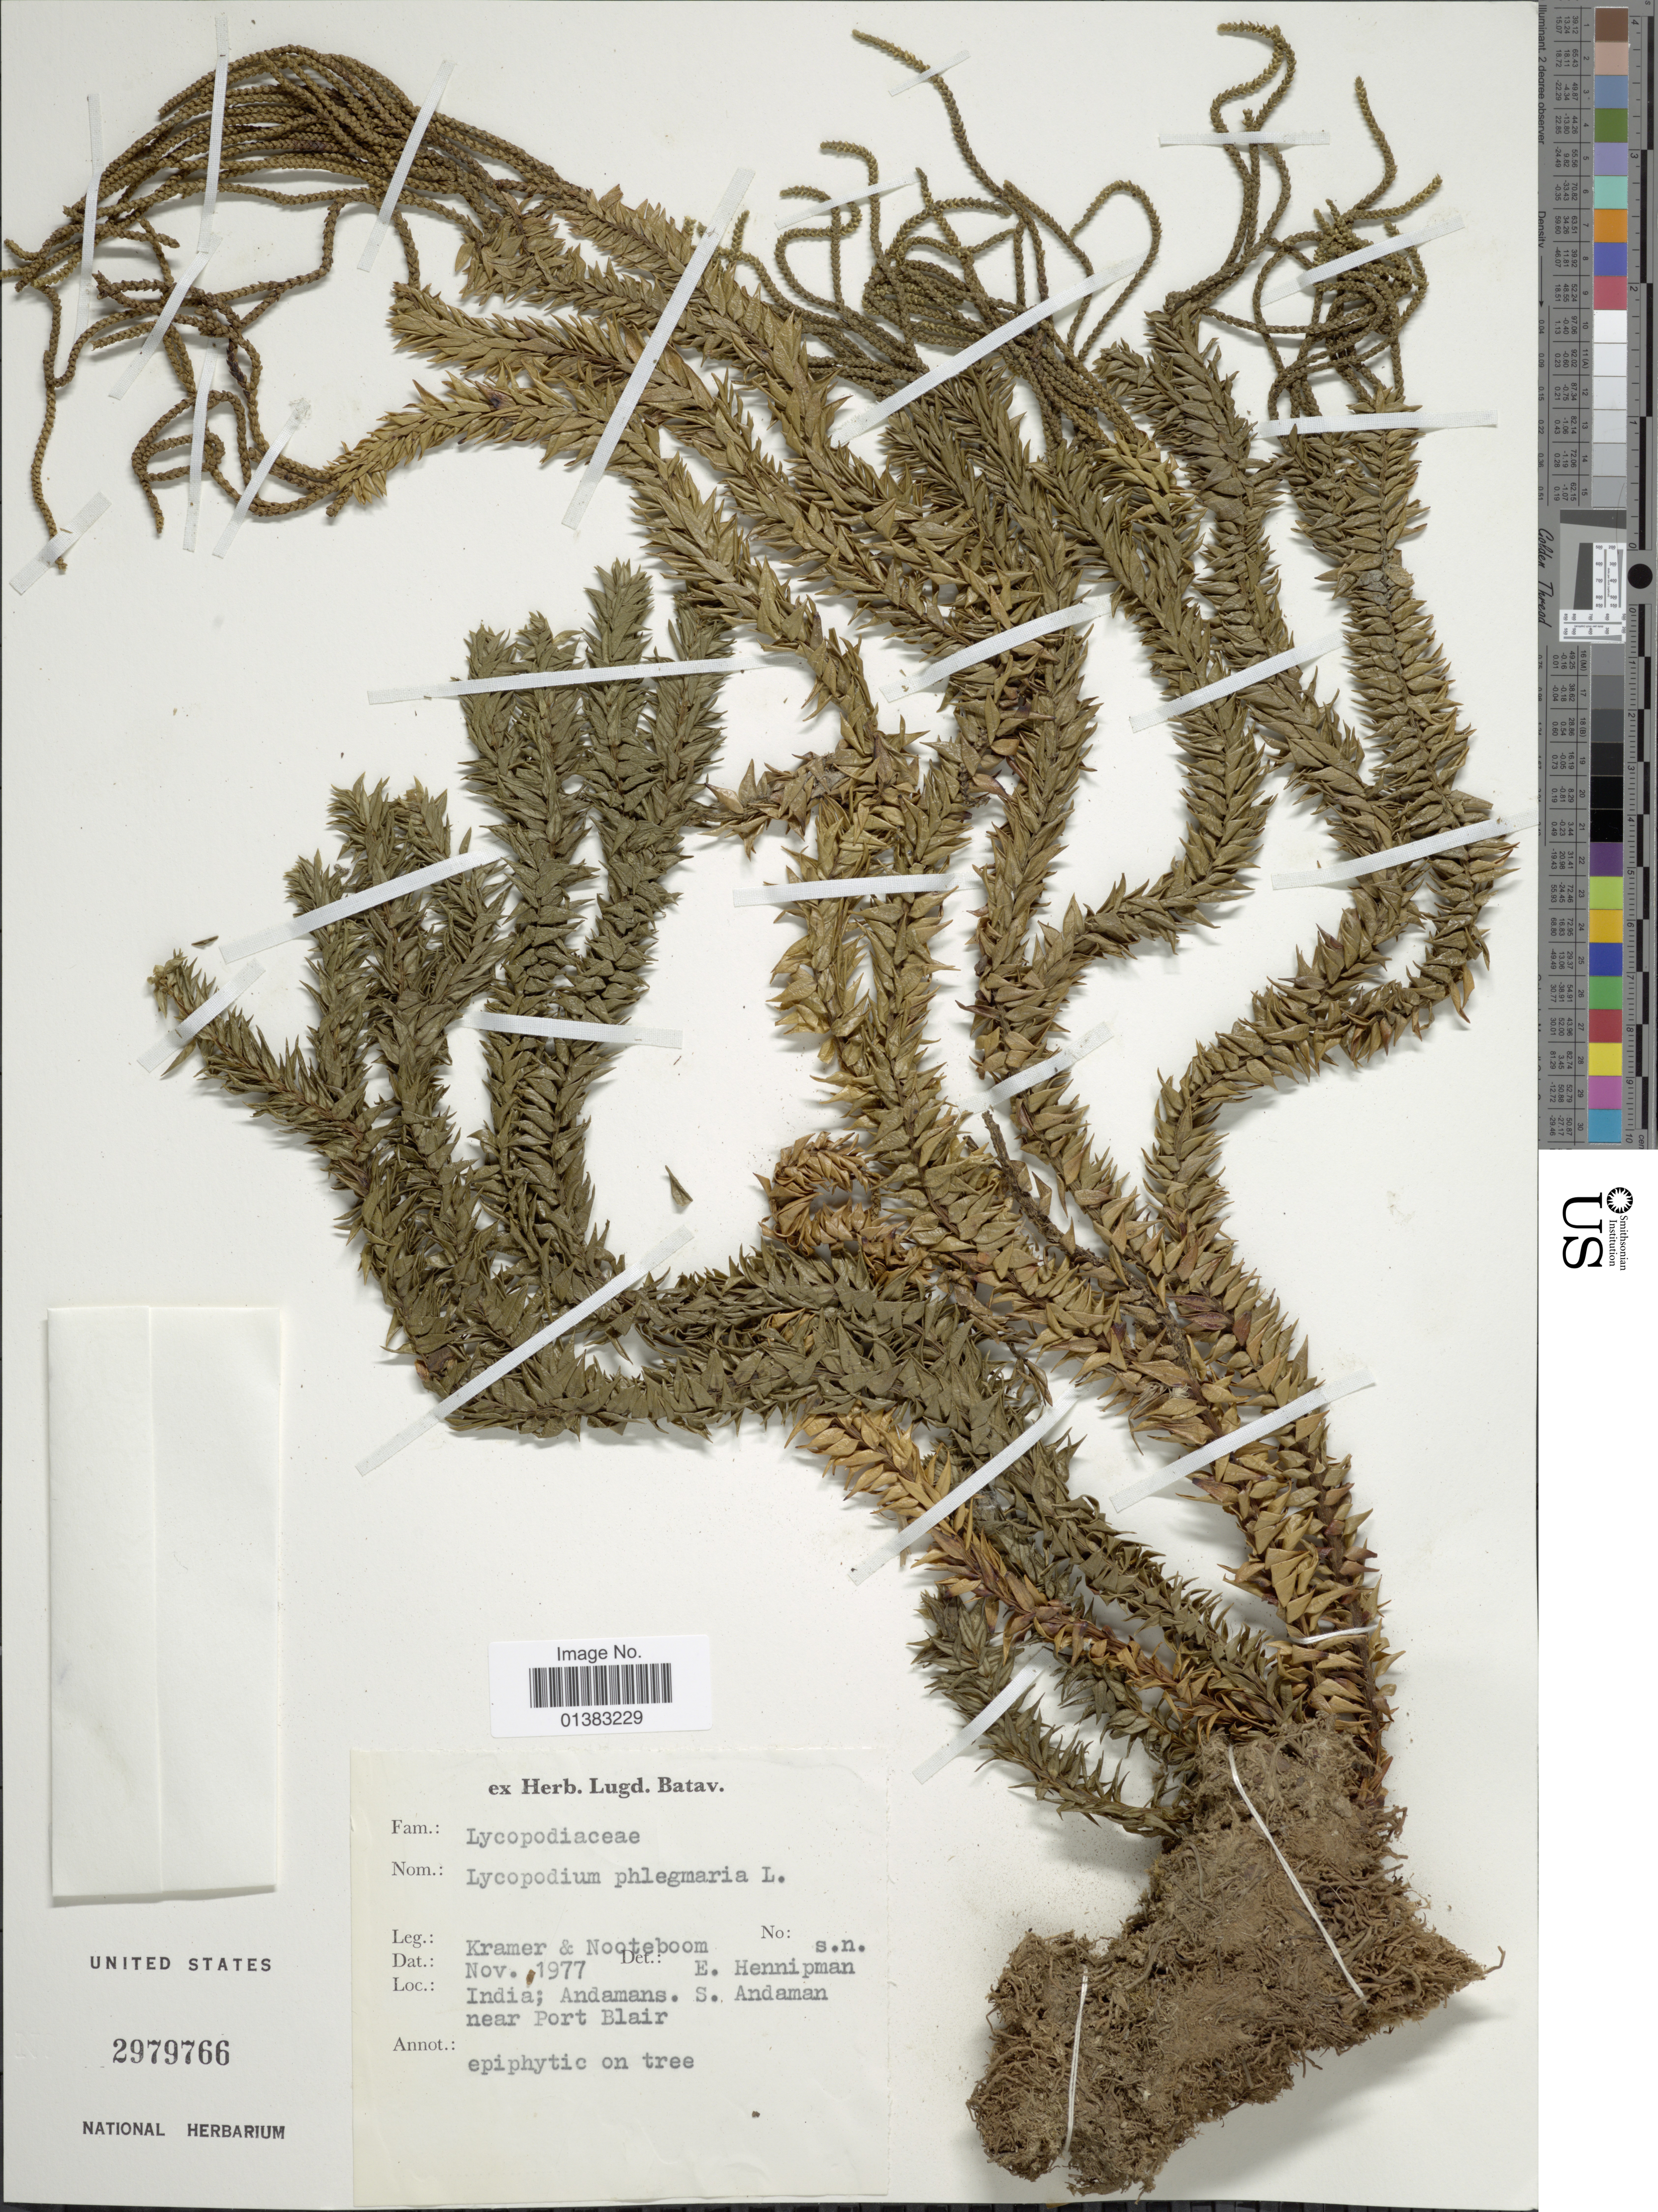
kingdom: Plantae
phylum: Tracheophyta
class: Lycopodiopsida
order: Lycopodiales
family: Lycopodiaceae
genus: Phlegmariurus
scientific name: Phlegmariurus mirabilis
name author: (Willd.) A. R. Field & Testo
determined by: Field, A. R.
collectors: Kramer, -- & Nooteboom, --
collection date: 1977-11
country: India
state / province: Andaman and Nicobar Islands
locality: Andamans, S. Andaman near Port Blair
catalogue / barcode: US 2979766